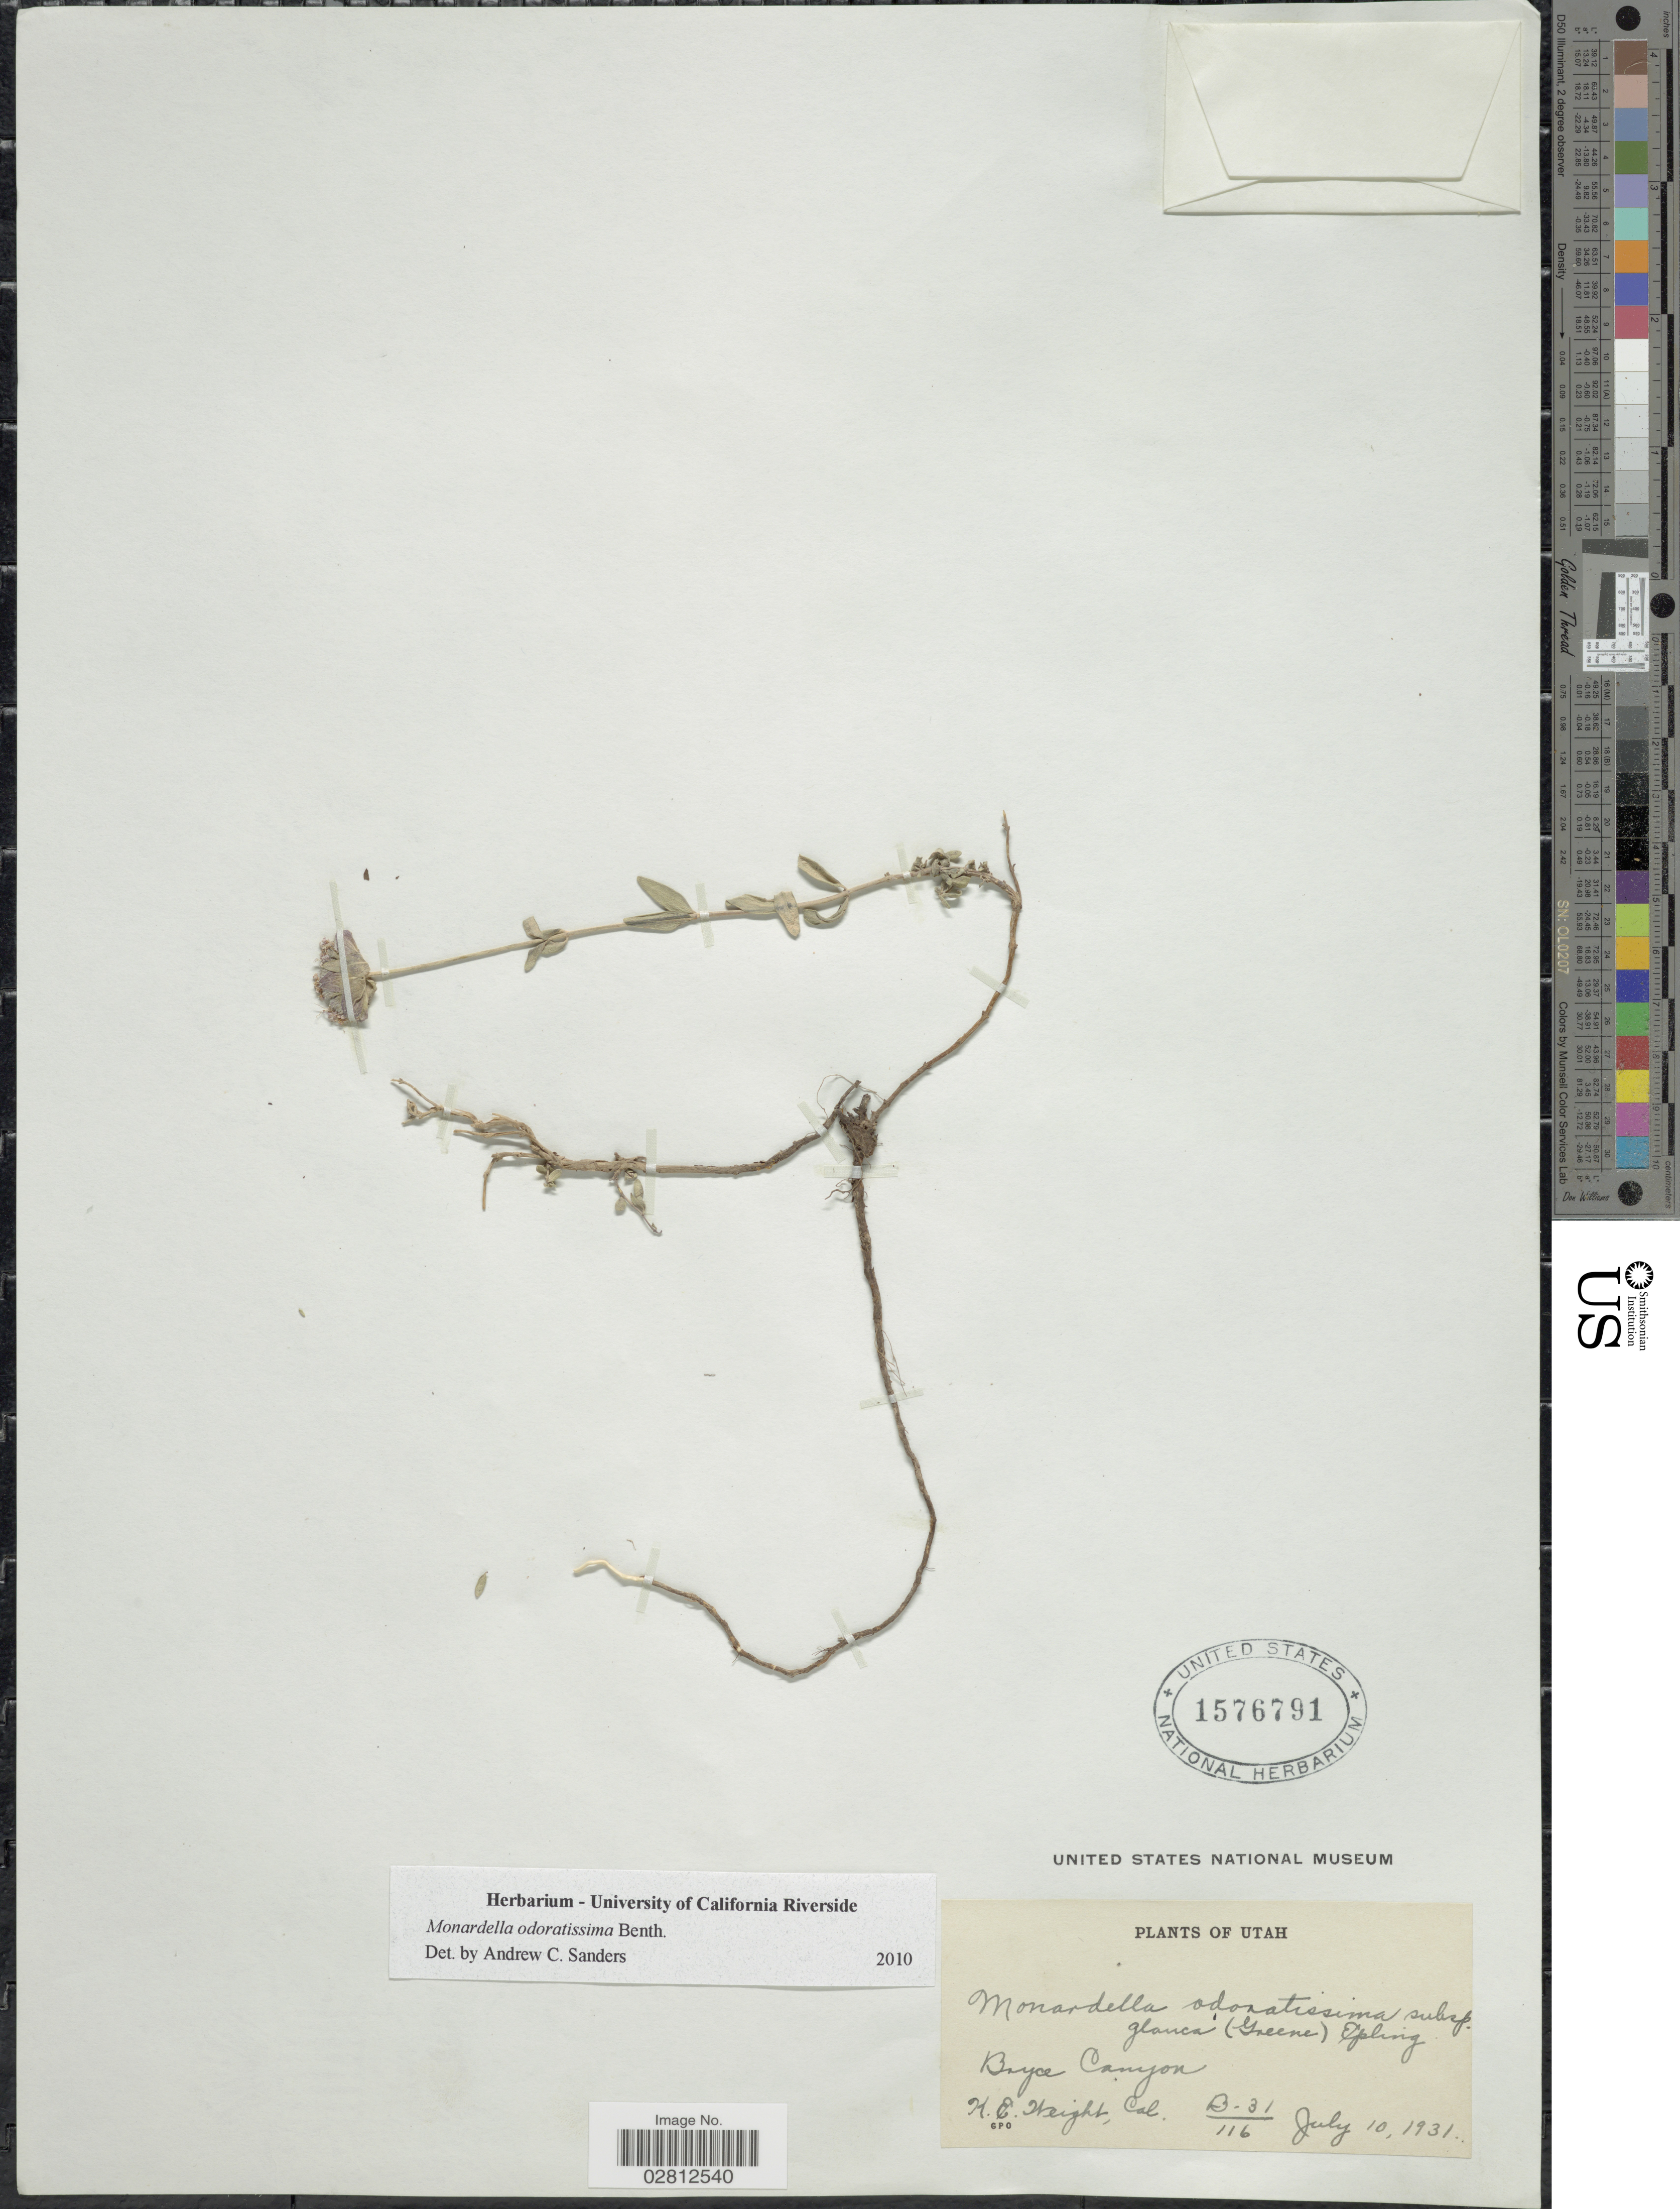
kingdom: Plantae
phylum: Tracheophyta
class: Magnoliopsida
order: Lamiales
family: Lamiaceae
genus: Monardella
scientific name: Monardella odoratissima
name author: Benth.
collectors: K. Weight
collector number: B-31/116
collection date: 1931-07-10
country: United States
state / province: Utah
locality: Bryce Canyon.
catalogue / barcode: US 1576791